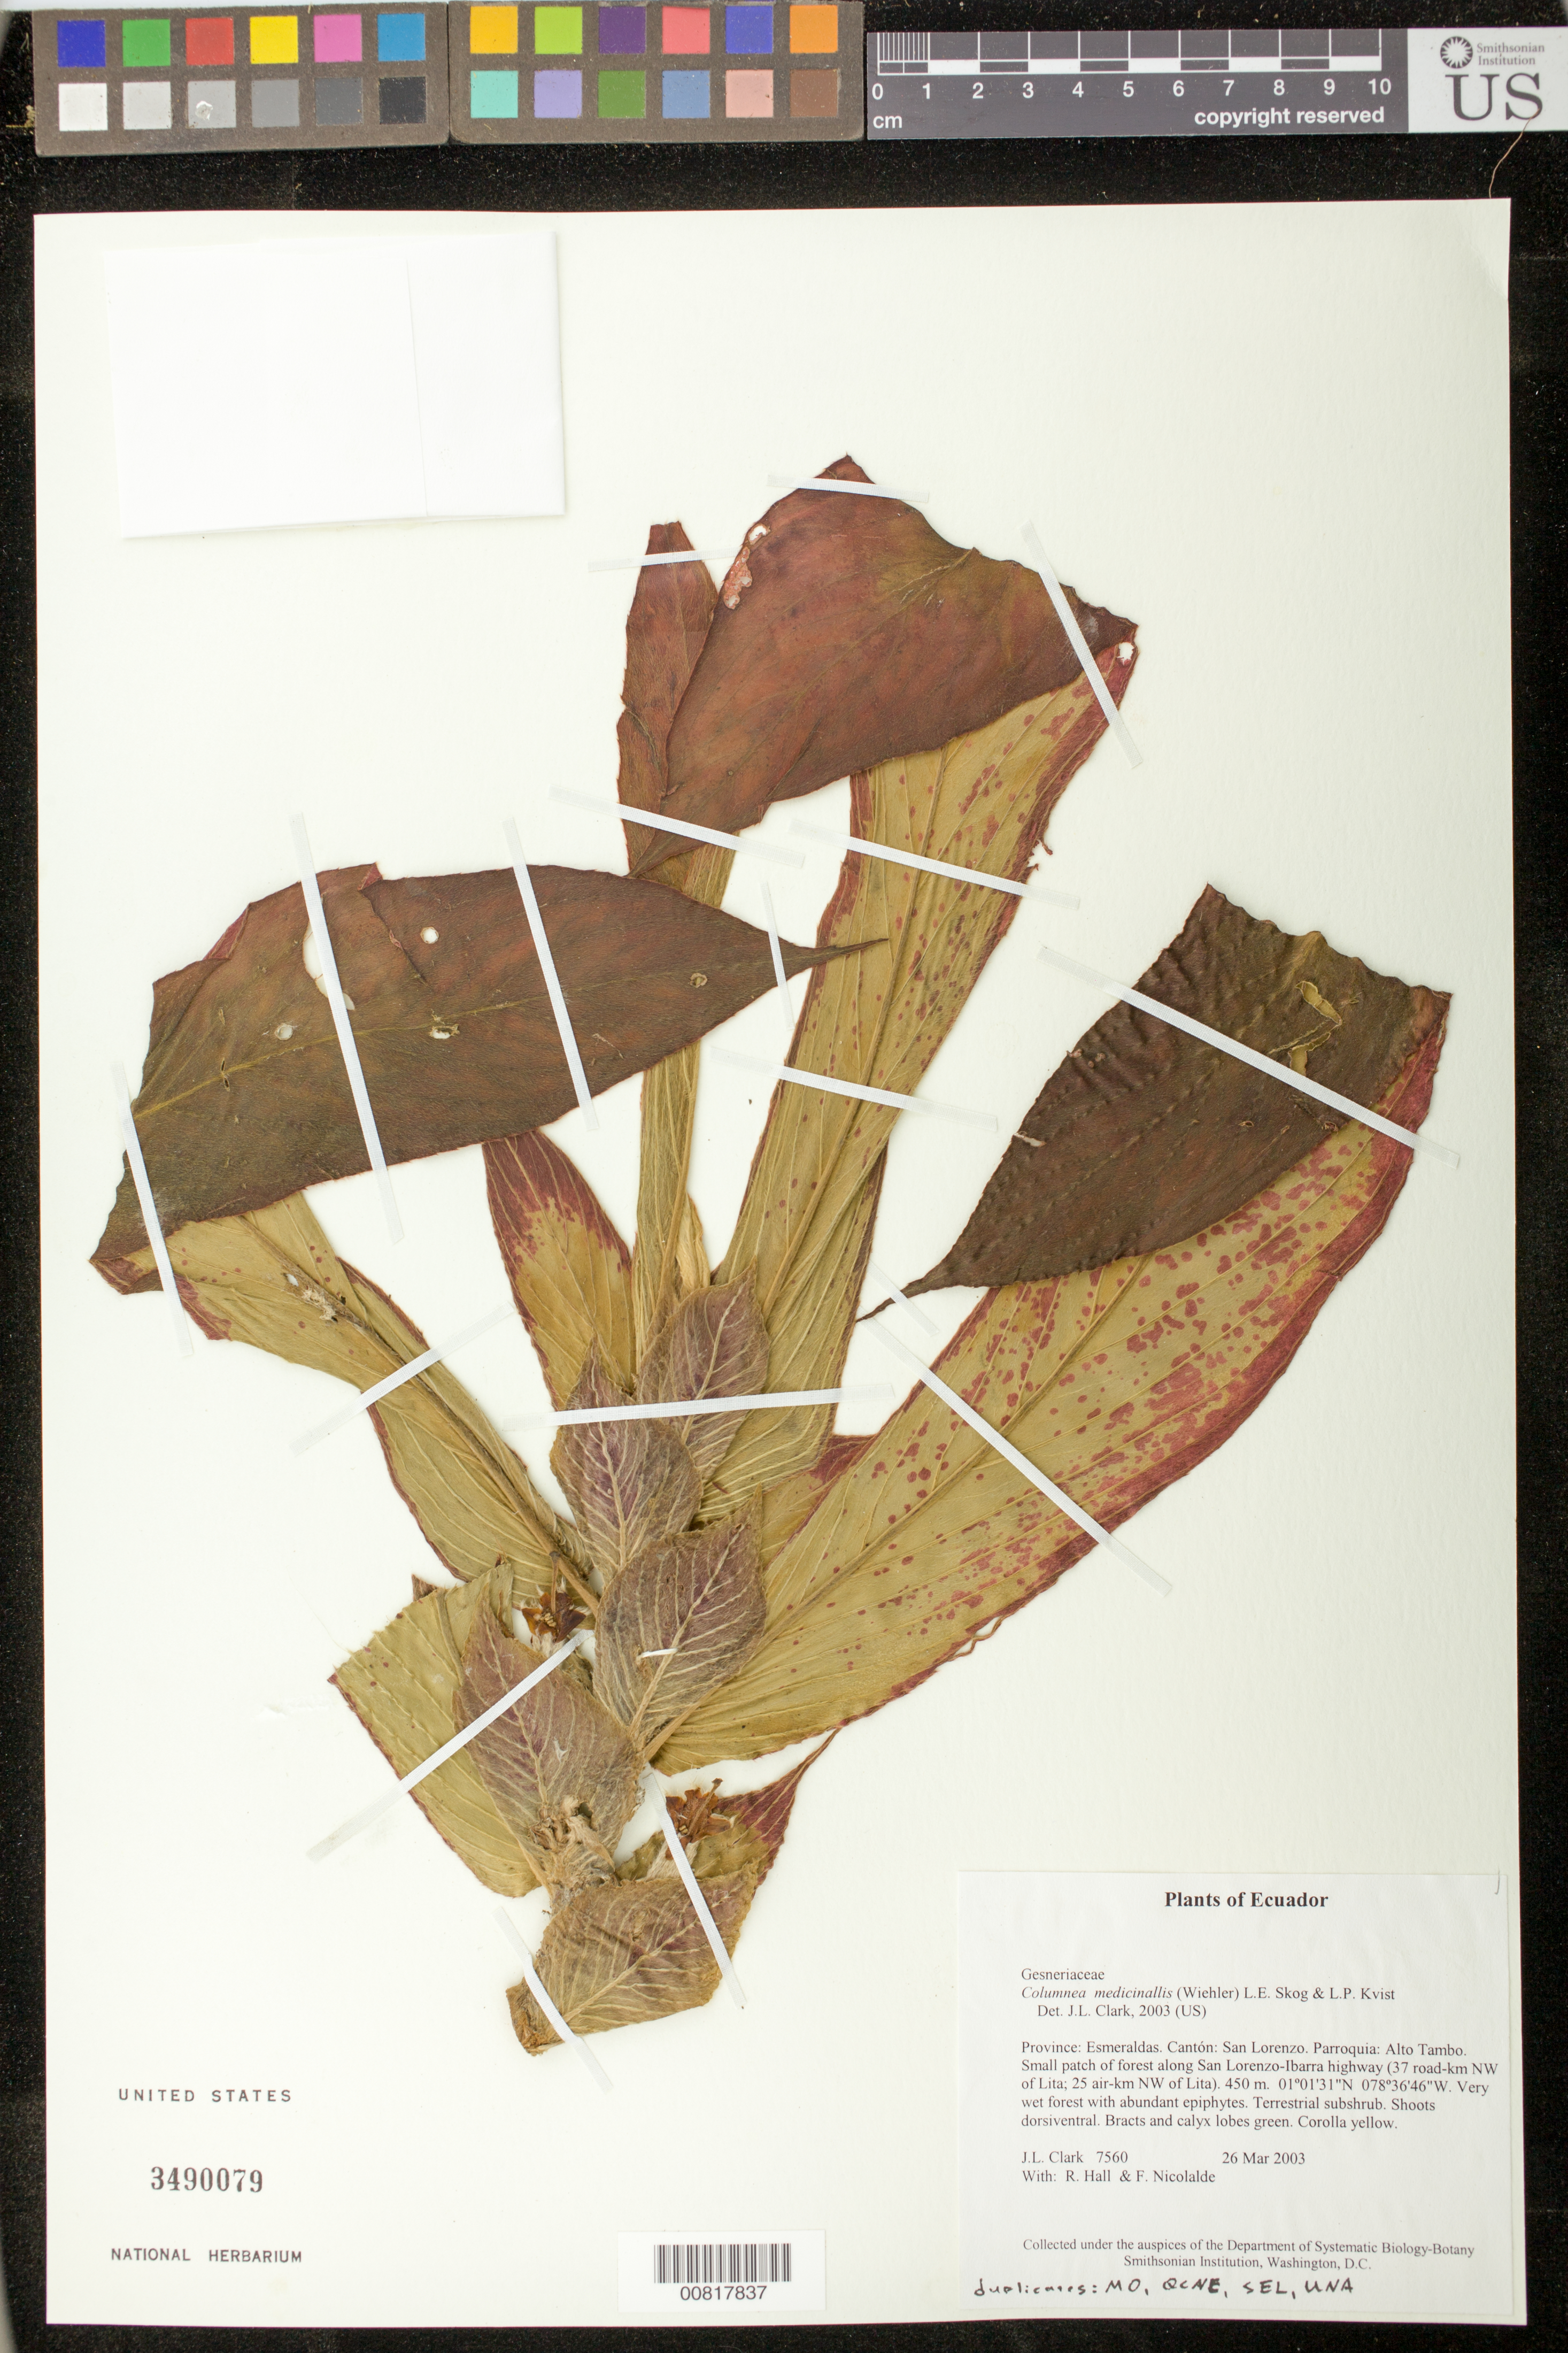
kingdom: Plantae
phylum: Tracheophyta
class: Magnoliopsida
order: Lamiales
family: Gesneriaceae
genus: Columnea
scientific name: Columnea medicinalis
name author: (Wiehler) L.E. Skog & L.P. Kvist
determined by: Clark, J. L., (SEL), The Marie Selby Botanical Garden (UNITED STATES)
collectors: J. L. Clark, R. Hall & F. Nicolalde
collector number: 7560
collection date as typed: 26 Mar 2003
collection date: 2003-03-26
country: Ecuador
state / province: Esmeraldas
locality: San Lorenzo. Parroquia: Alto Tambo. Small patch of forest along San Lorenzo-Ibarra highway (37 road-km NW of Lita; 25 air-km NW of Lita).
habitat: Very wet forest with abundant epiphytes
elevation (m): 450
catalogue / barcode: US 3490079